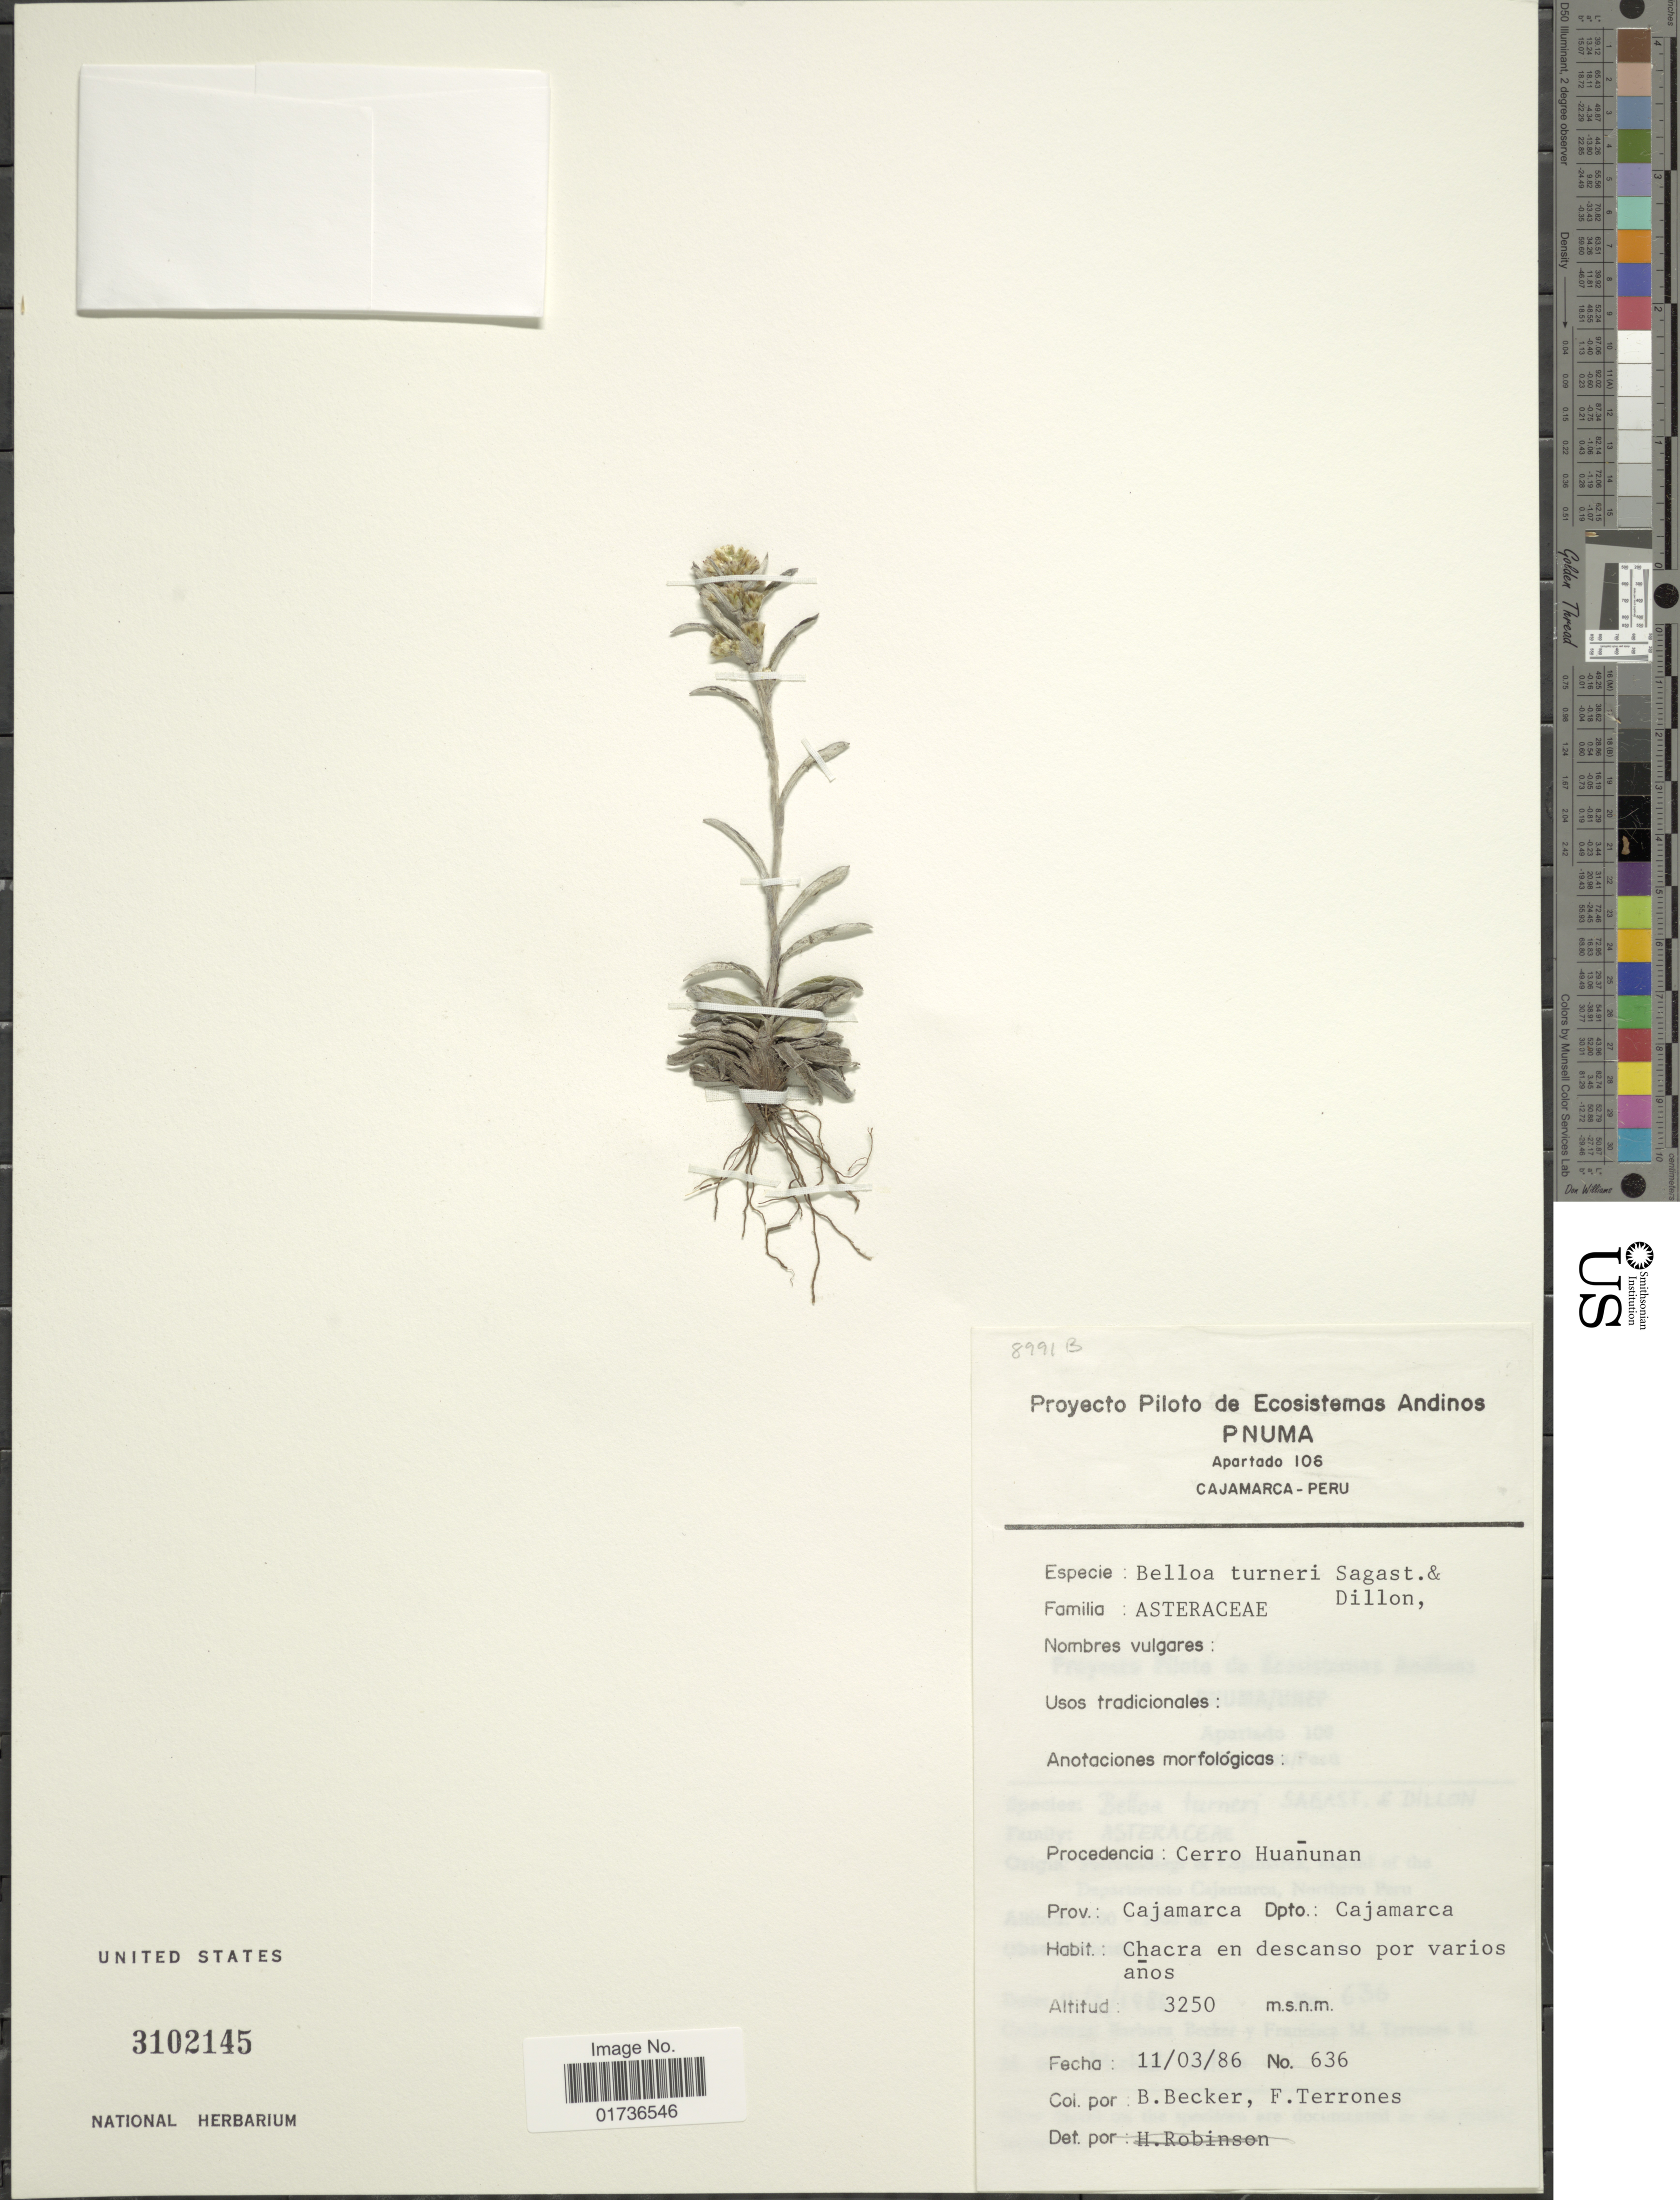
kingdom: Plantae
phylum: Tracheophyta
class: Magnoliopsida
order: Asterales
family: Asteraceae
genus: Belloa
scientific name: Belloa turneri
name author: Sagást. & M.O. Dillon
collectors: B. Becker & F. Terrones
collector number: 636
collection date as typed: Transcribed d/m/y: 11/3/86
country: Peru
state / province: Cajamarca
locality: Cerro Huañunan, Dpto Cajamarca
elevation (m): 3250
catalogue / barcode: US 3102145